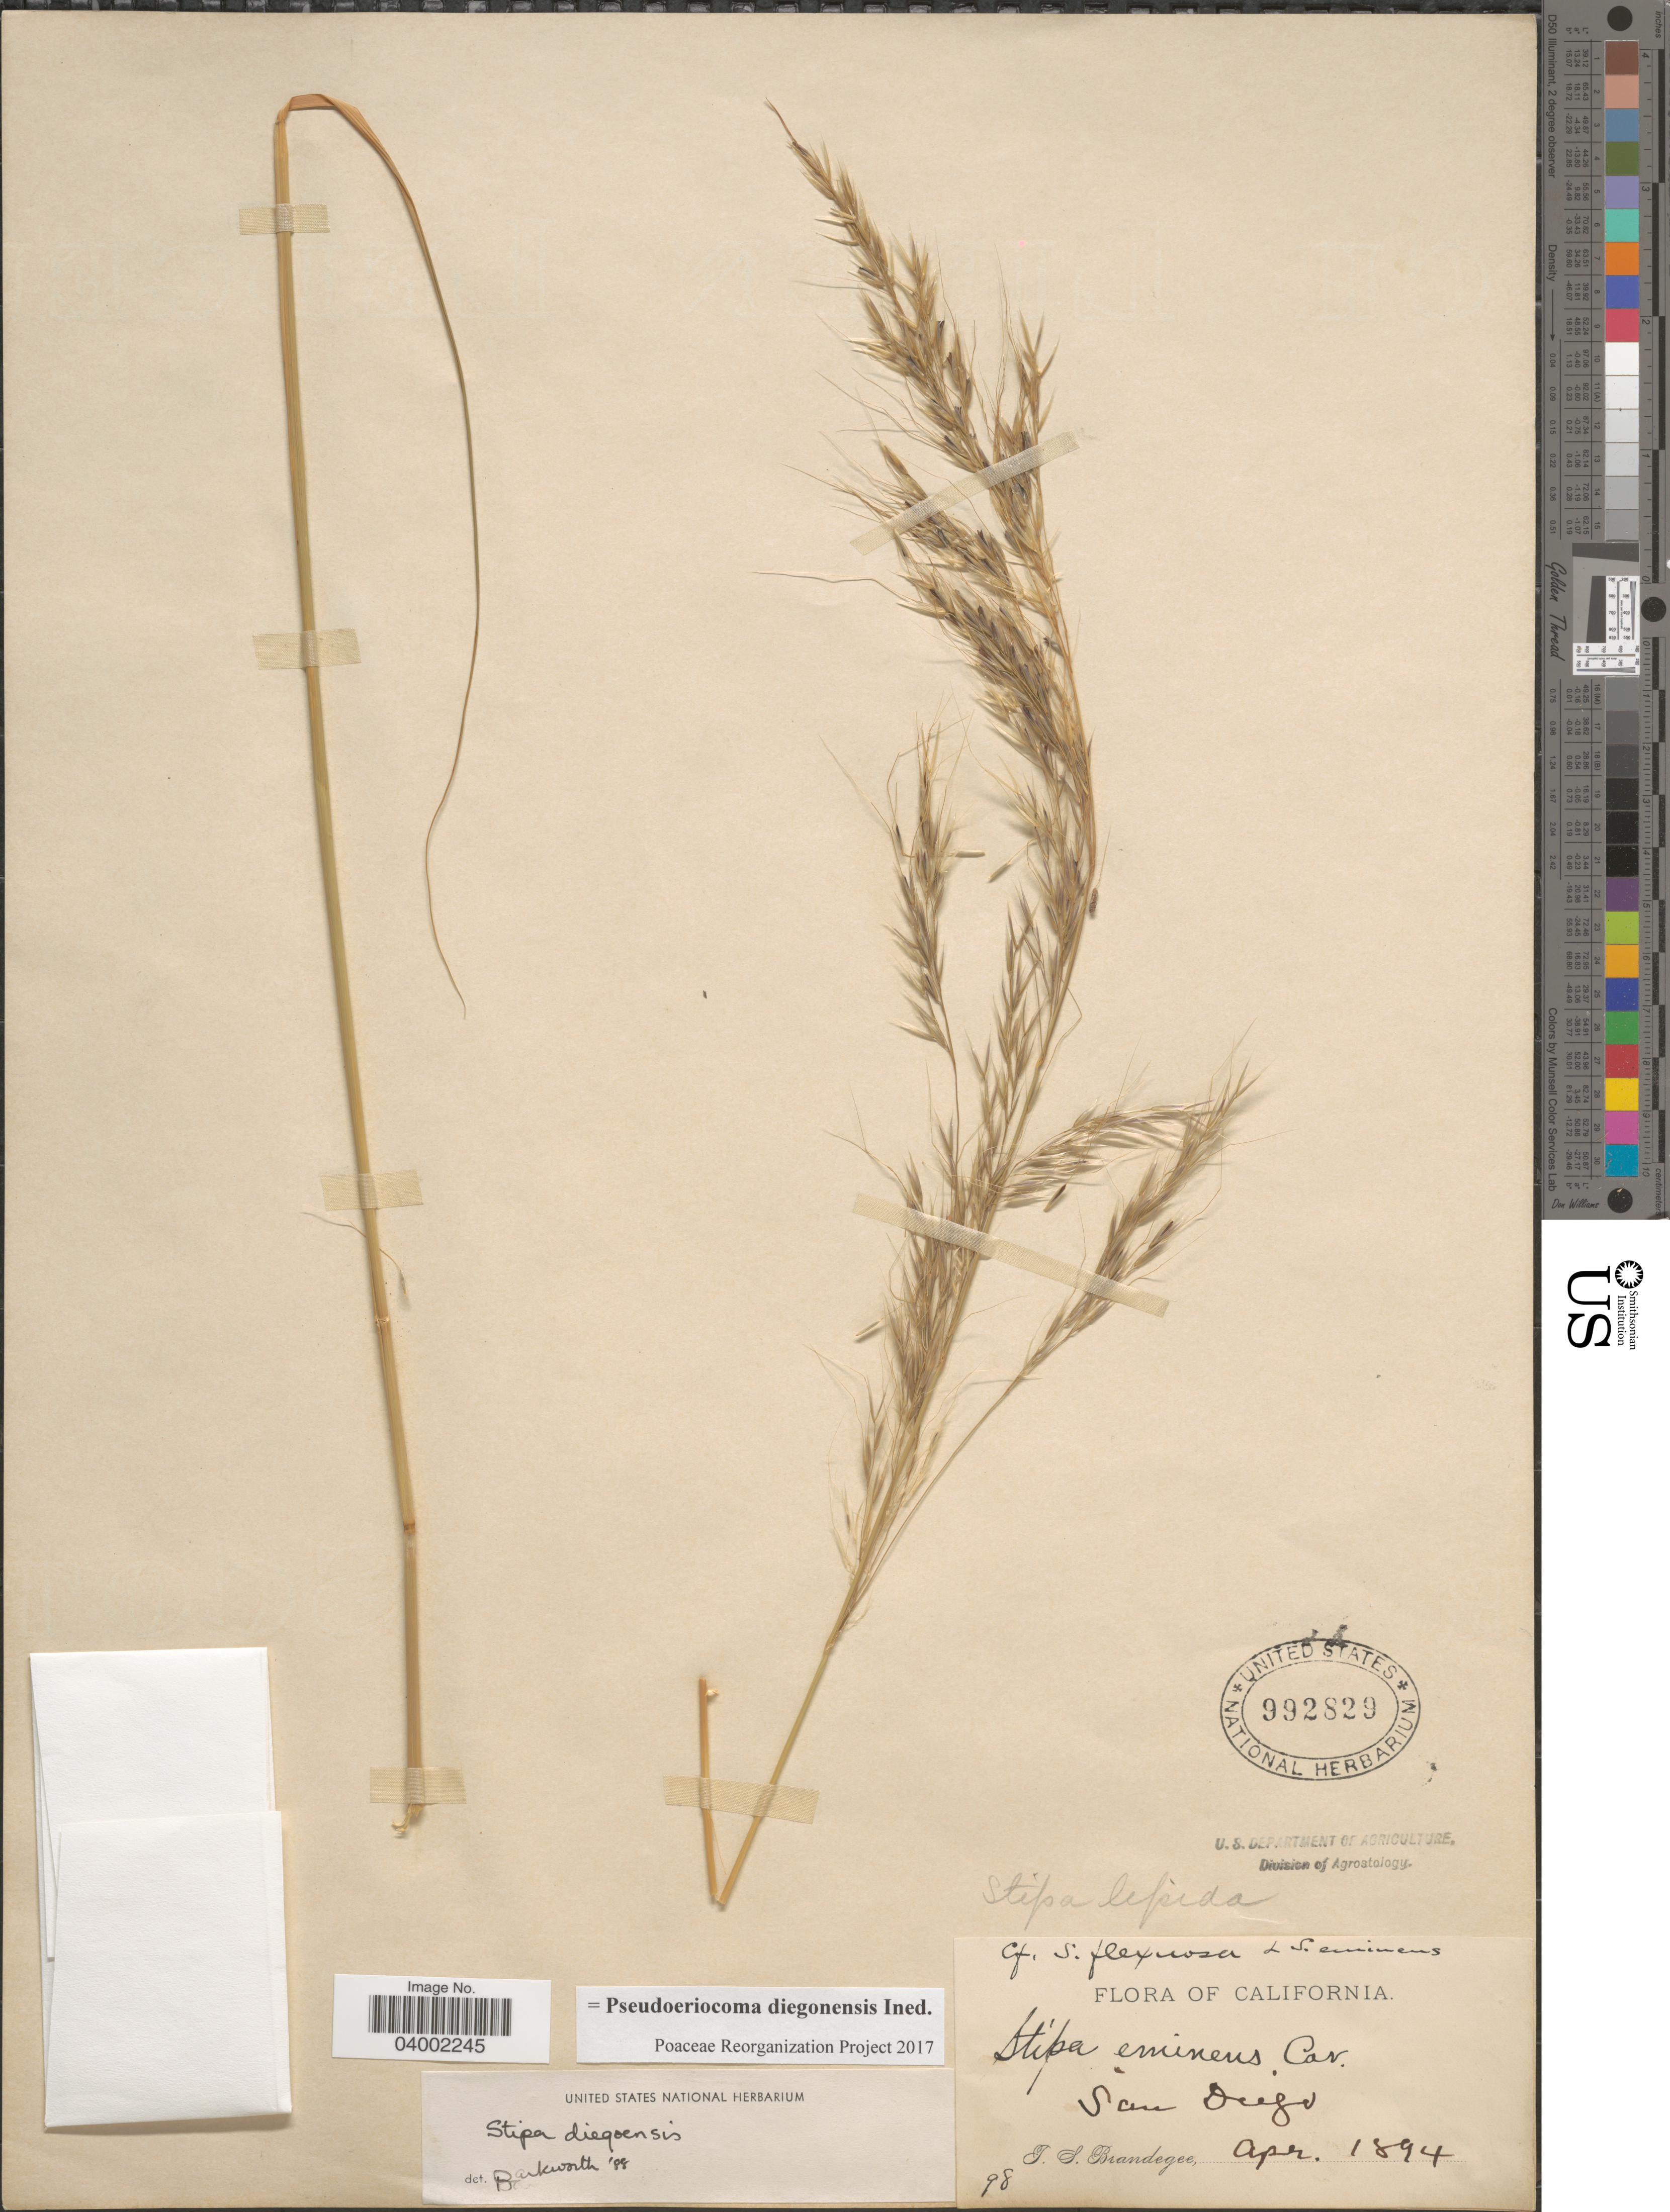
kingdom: Plantae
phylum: Tracheophyta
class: Liliopsida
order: Poales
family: Poaceae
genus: Pseudoeriocoma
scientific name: Pseudoeriocoma diegonensis ined.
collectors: T. S. Brandegee (herbarium)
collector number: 98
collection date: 1894-04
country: United States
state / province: California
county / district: San Diego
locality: San Diego.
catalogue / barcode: US 992829